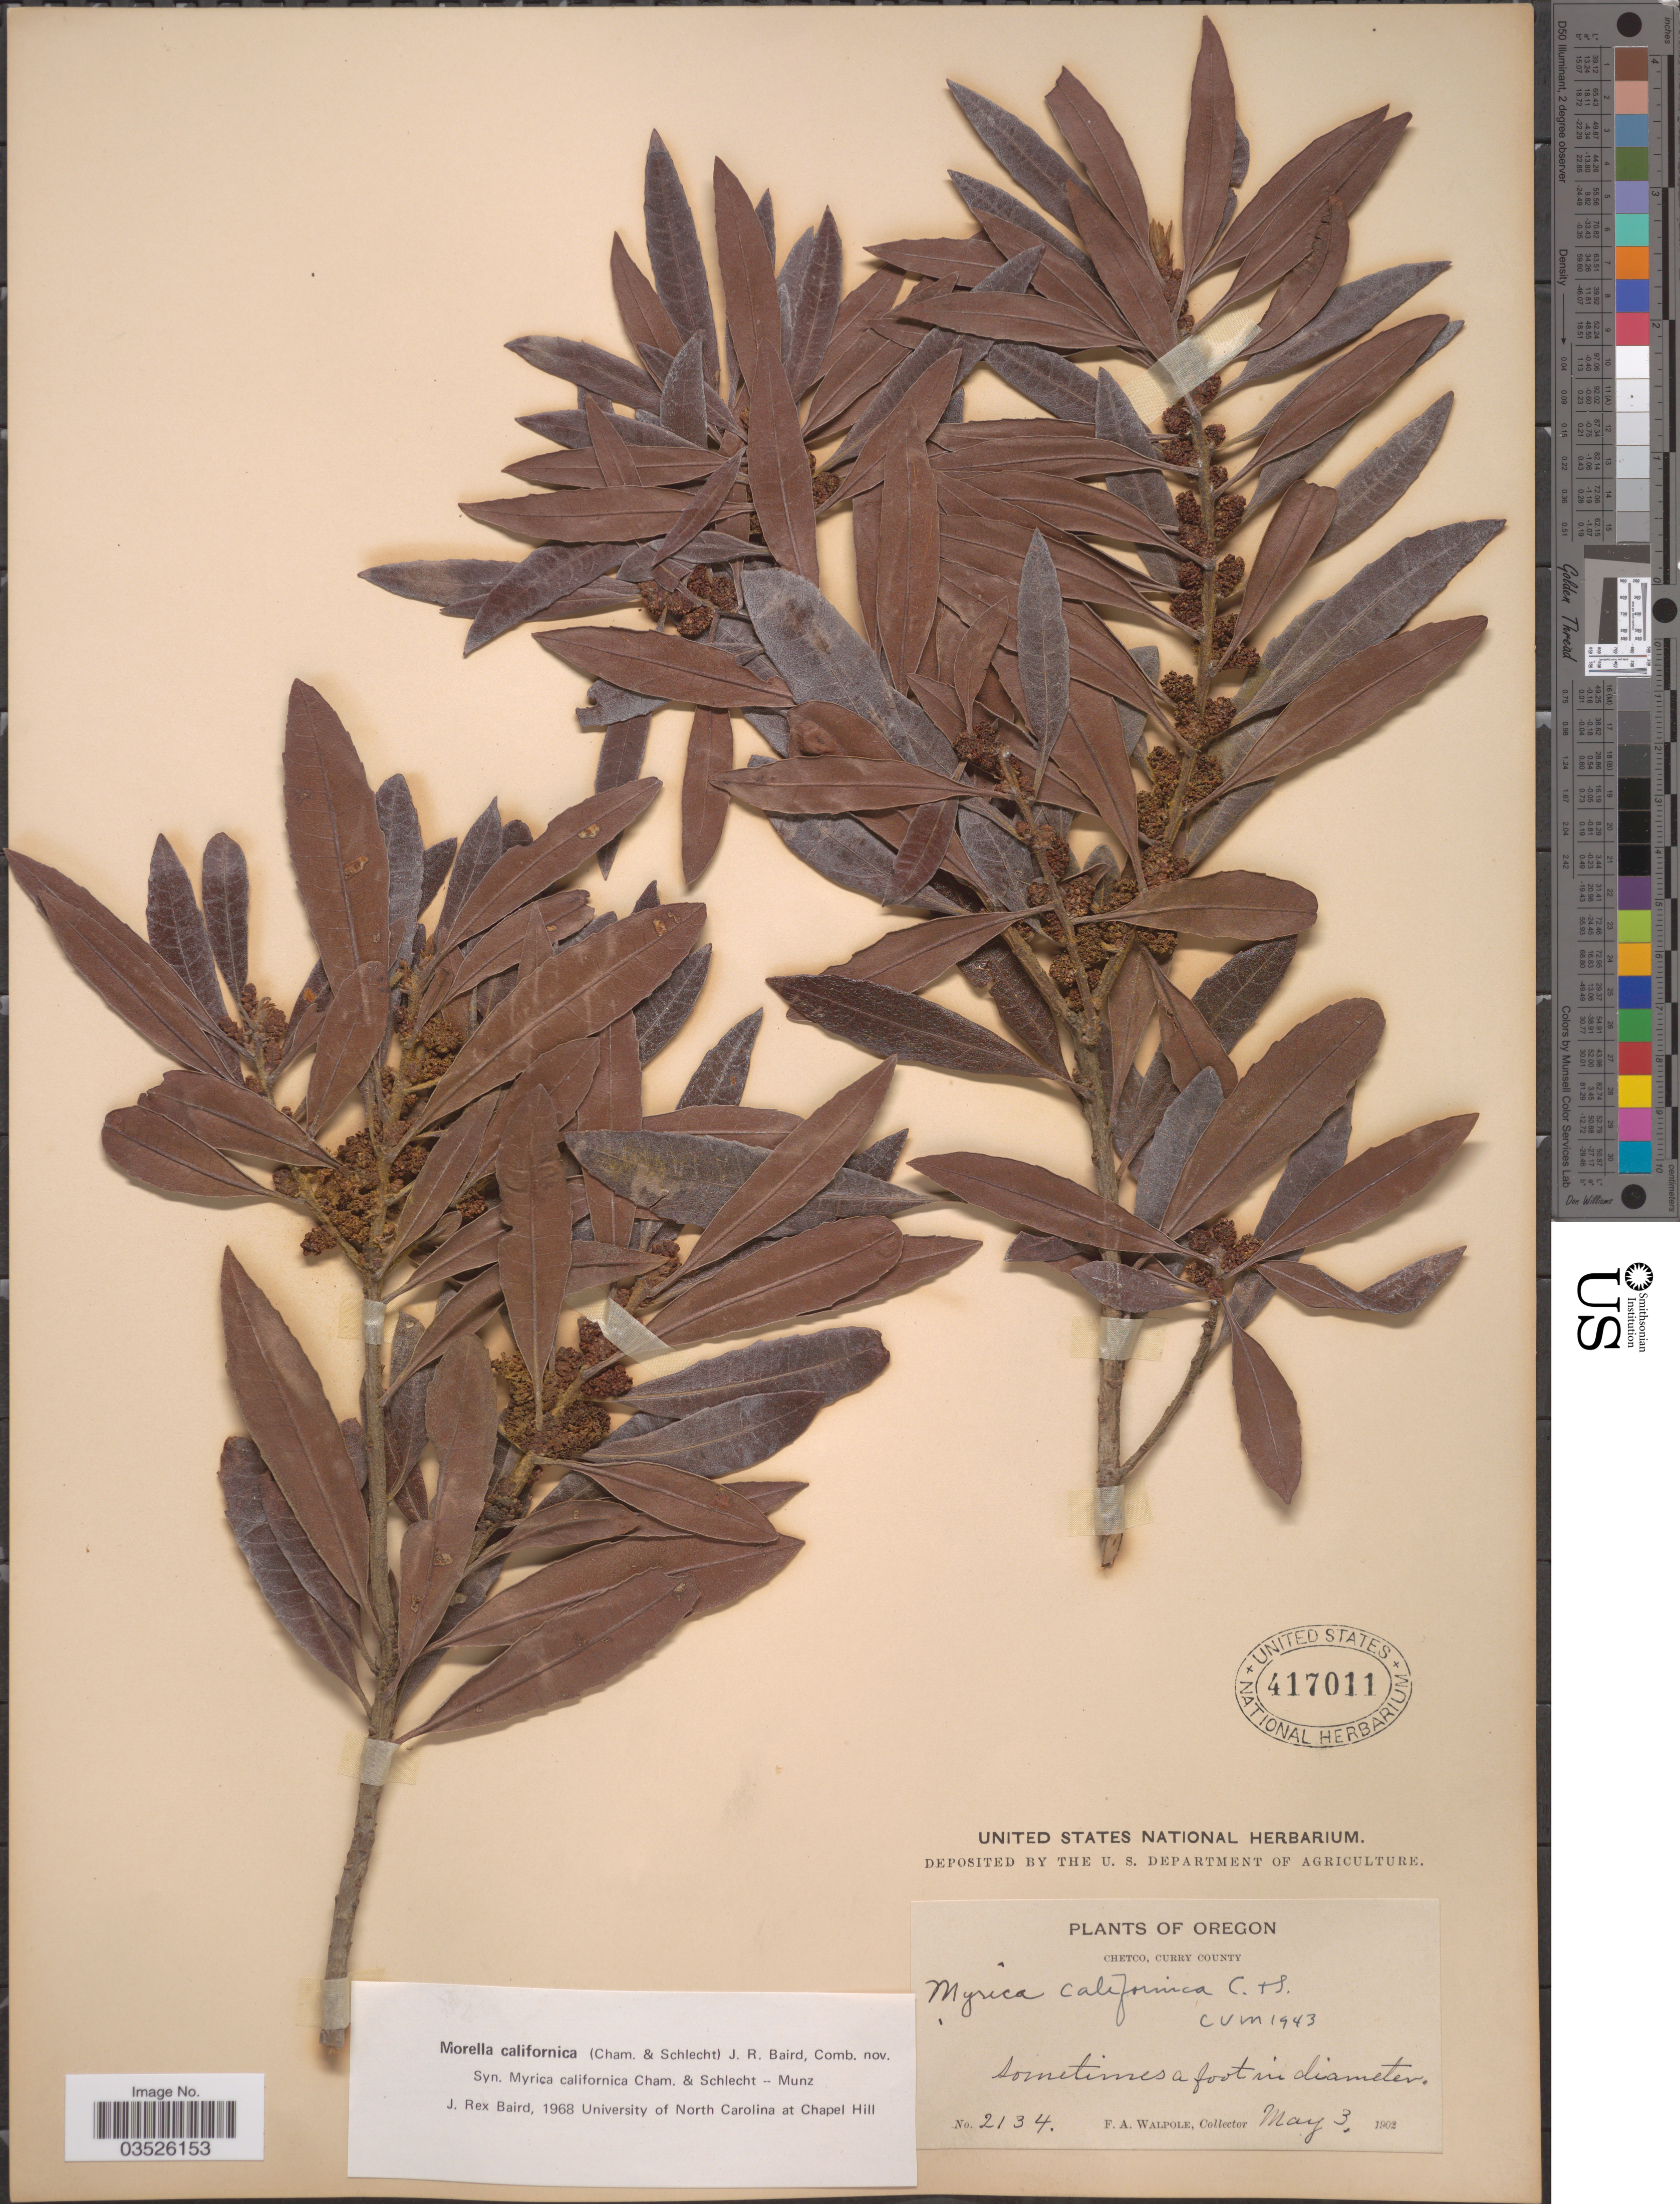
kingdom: Plantae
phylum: Tracheophyta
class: Magnoliopsida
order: Fagales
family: Myricaceae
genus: Morella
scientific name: Morella californica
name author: (Cham.) Wilbur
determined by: Strong, Mark T., (BOT), Smithsonian Institution - National Museum of Natural History (UNITED STATES)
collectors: F. Walpole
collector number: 2134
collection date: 1902-05-03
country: United States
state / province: Oregon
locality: Chetco, Curry County.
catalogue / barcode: US 417011